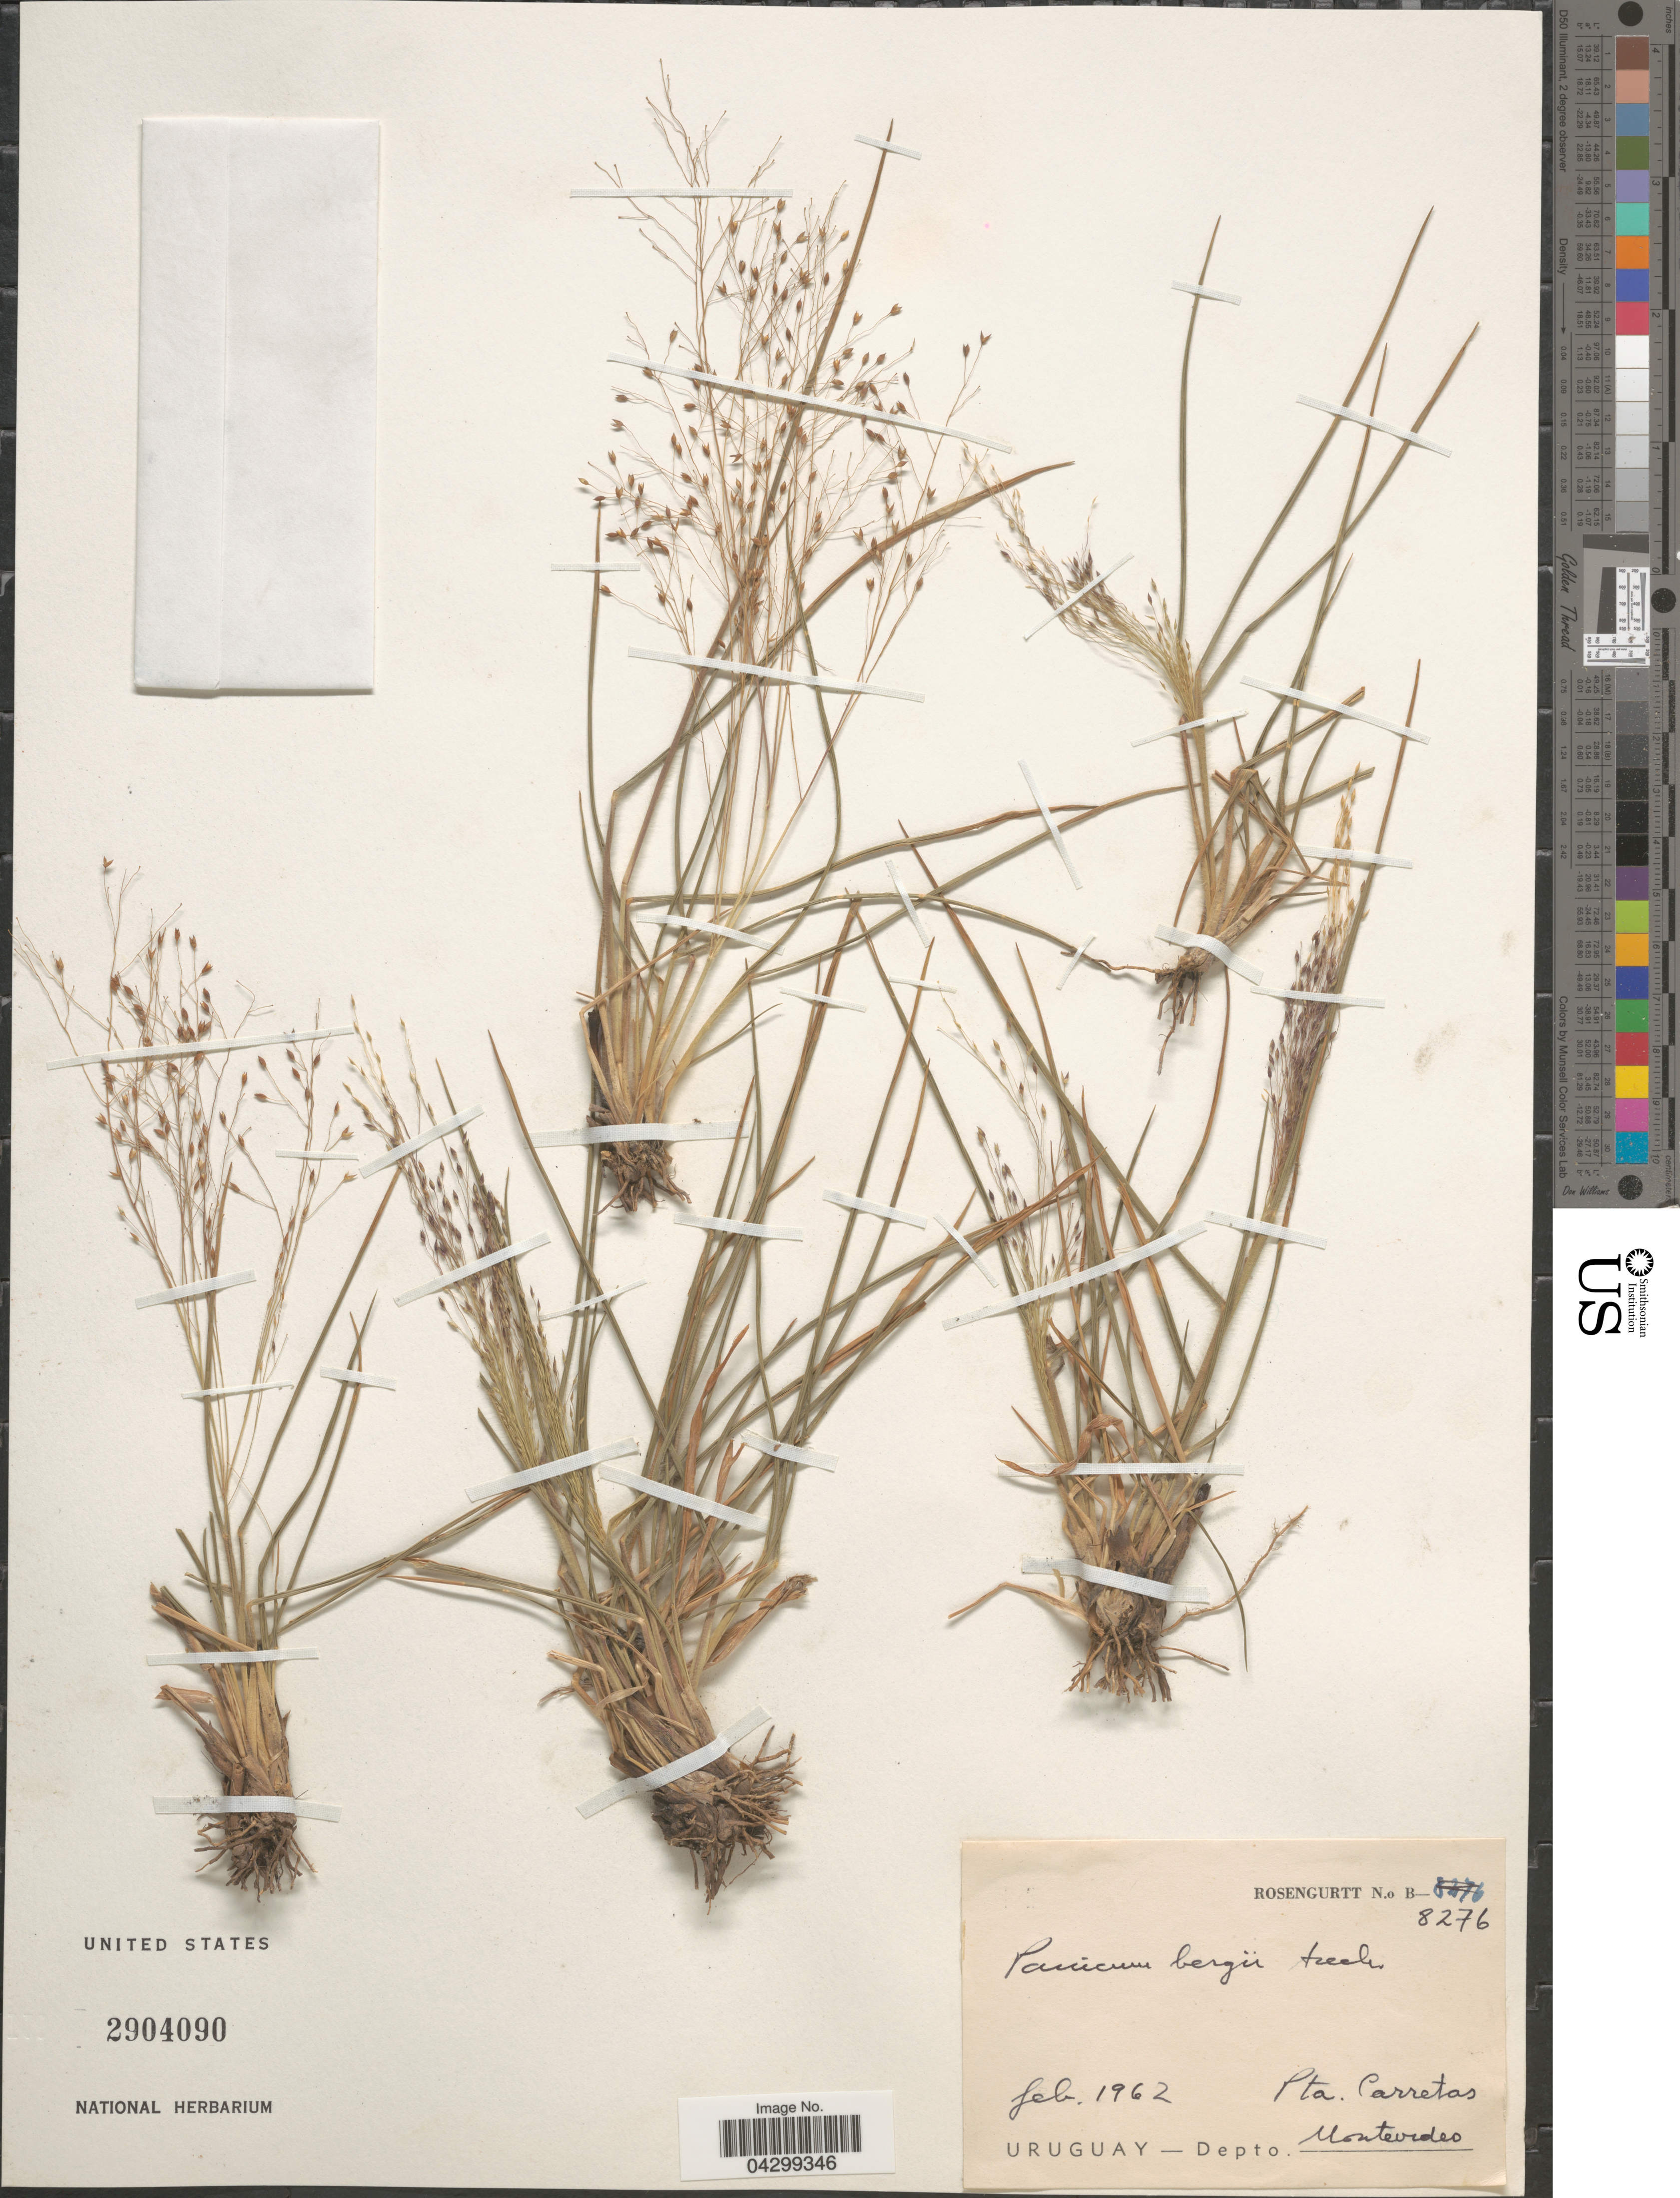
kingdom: Plantae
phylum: Tracheophyta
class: Liliopsida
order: Poales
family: Poaceae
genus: Panicum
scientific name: Panicum bergii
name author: Arechav.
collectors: Rosengurtt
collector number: B-8276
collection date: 1962-02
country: Uruguay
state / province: Montevideo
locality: Pta. Carretas. Depto. Montevideo.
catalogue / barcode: US 2904090